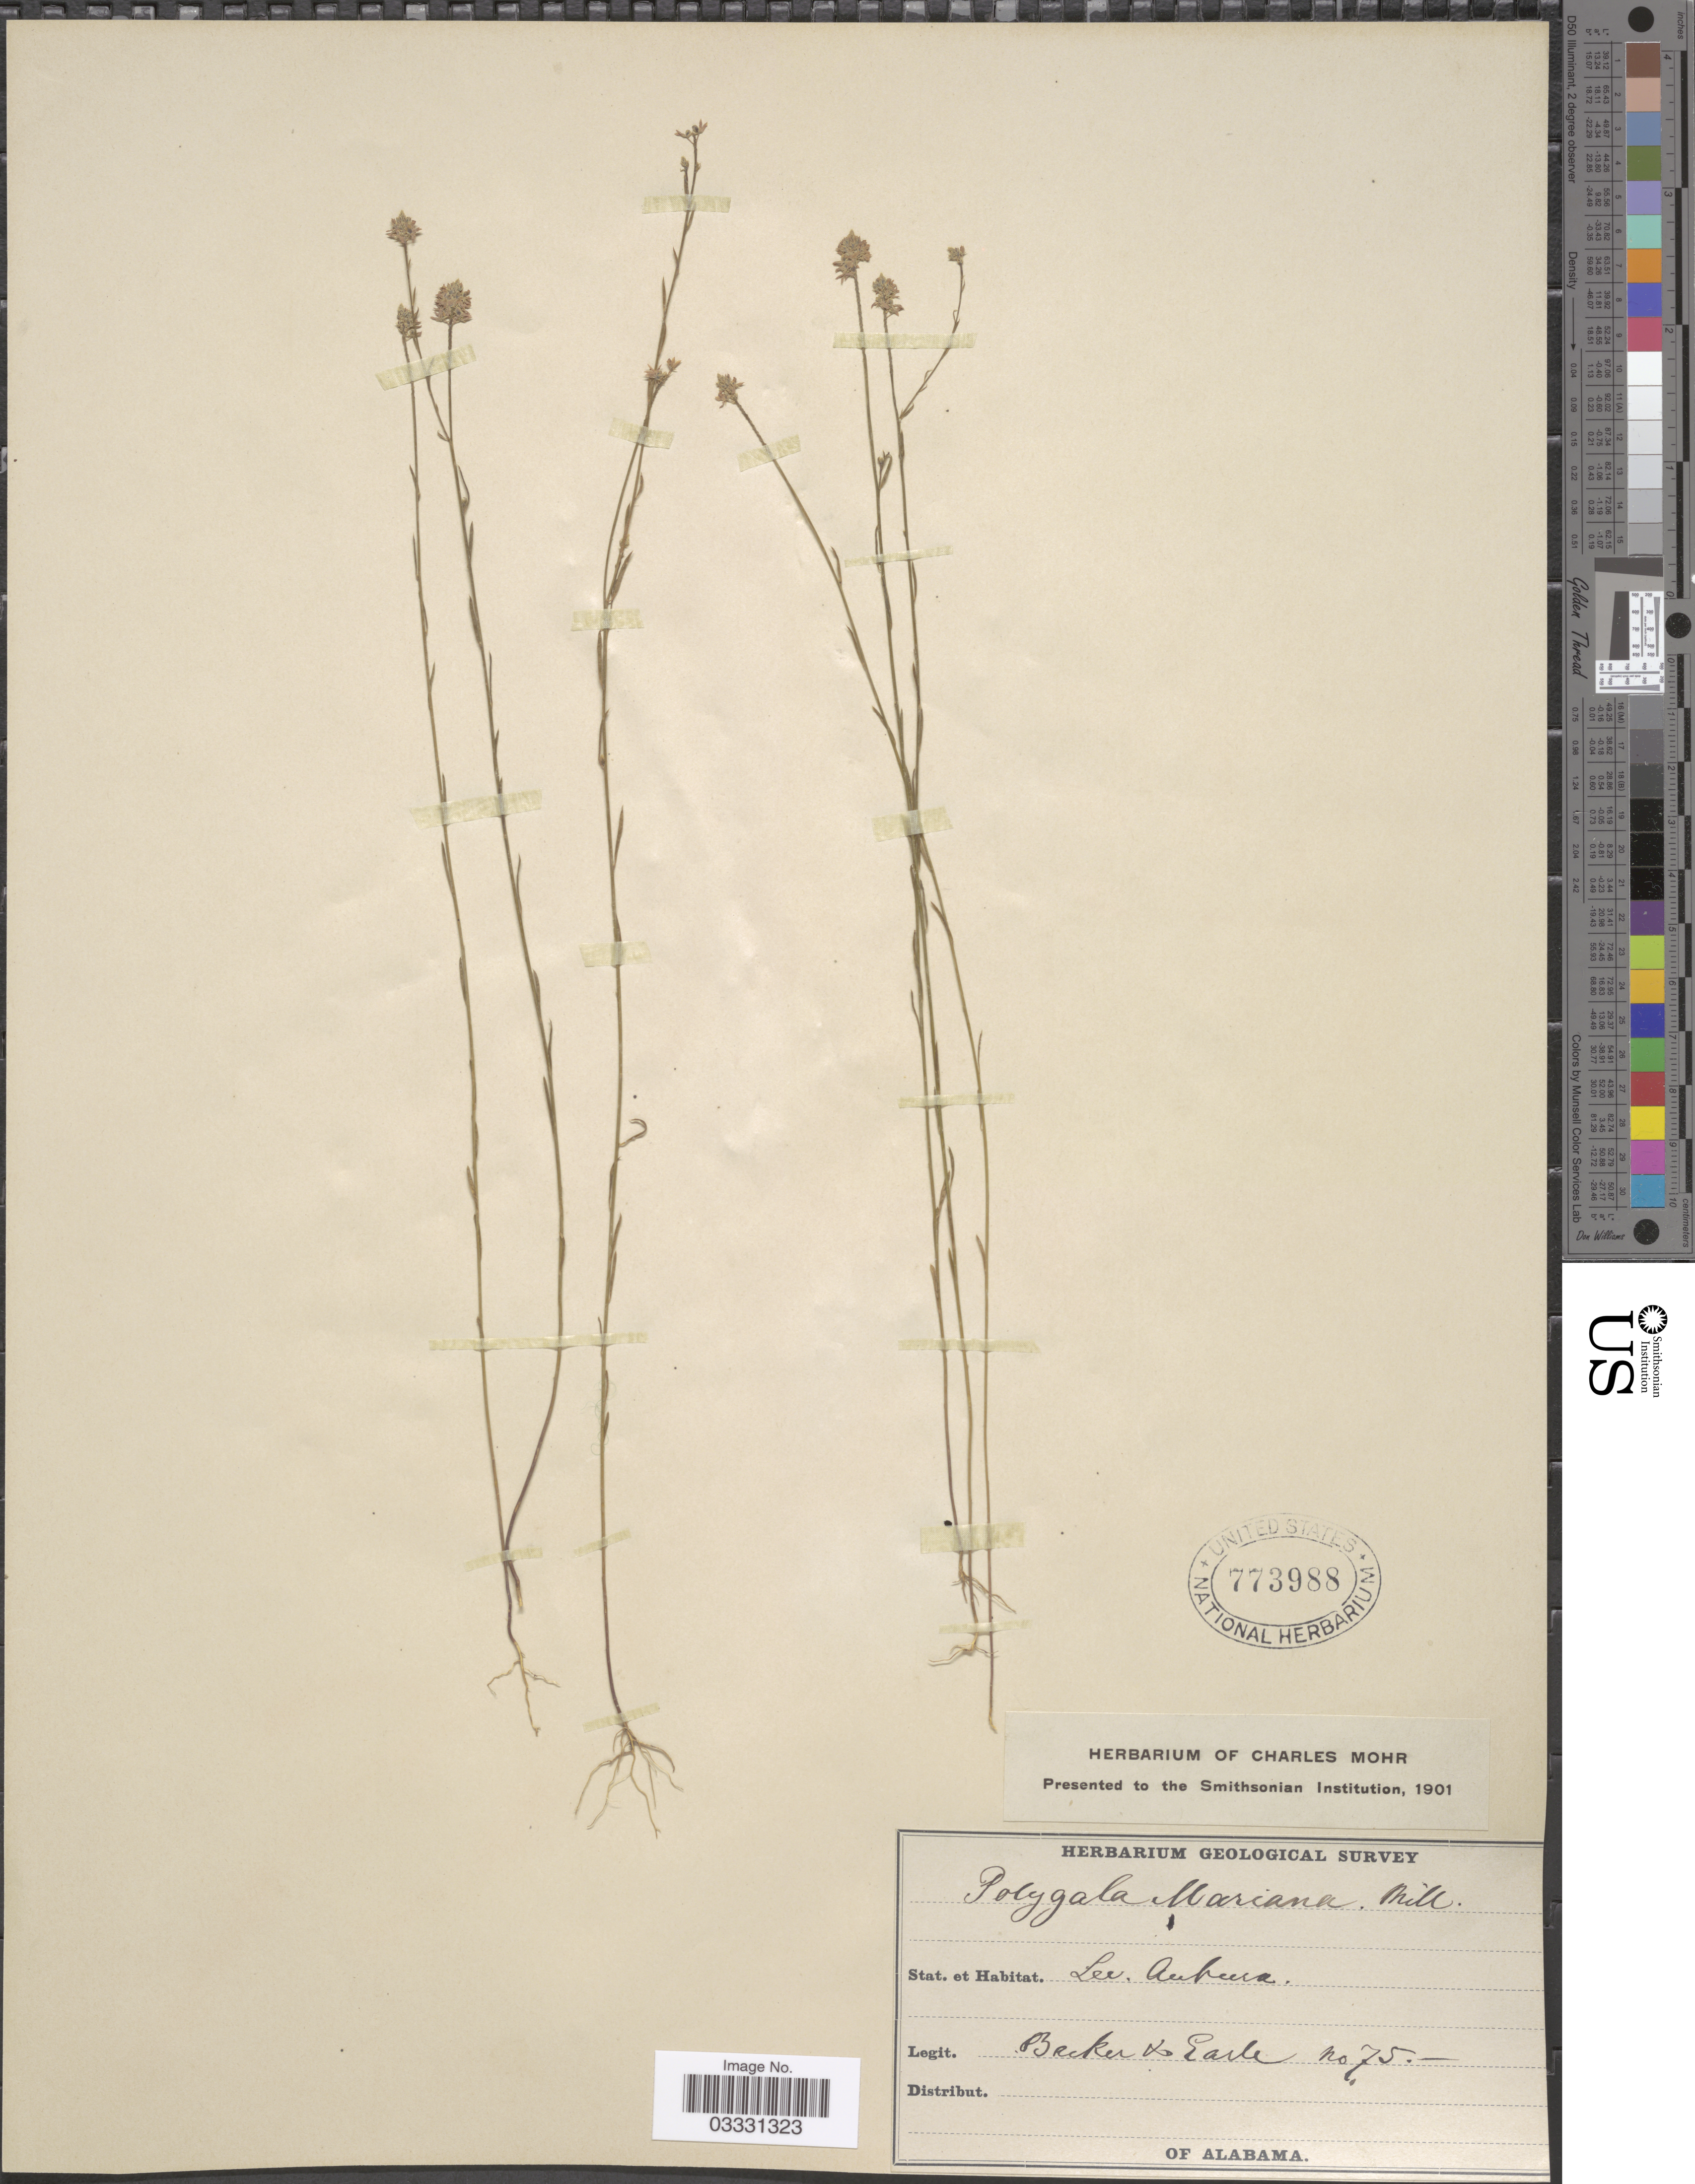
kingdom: Plantae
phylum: Tracheophyta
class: Magnoliopsida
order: Fabales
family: Polygalaceae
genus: Polygala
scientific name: Polygala mariana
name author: Mill.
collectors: -. Becker & -. Earle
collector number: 75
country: United States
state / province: Alabama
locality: Lee. Auburn.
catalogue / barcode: US 773988